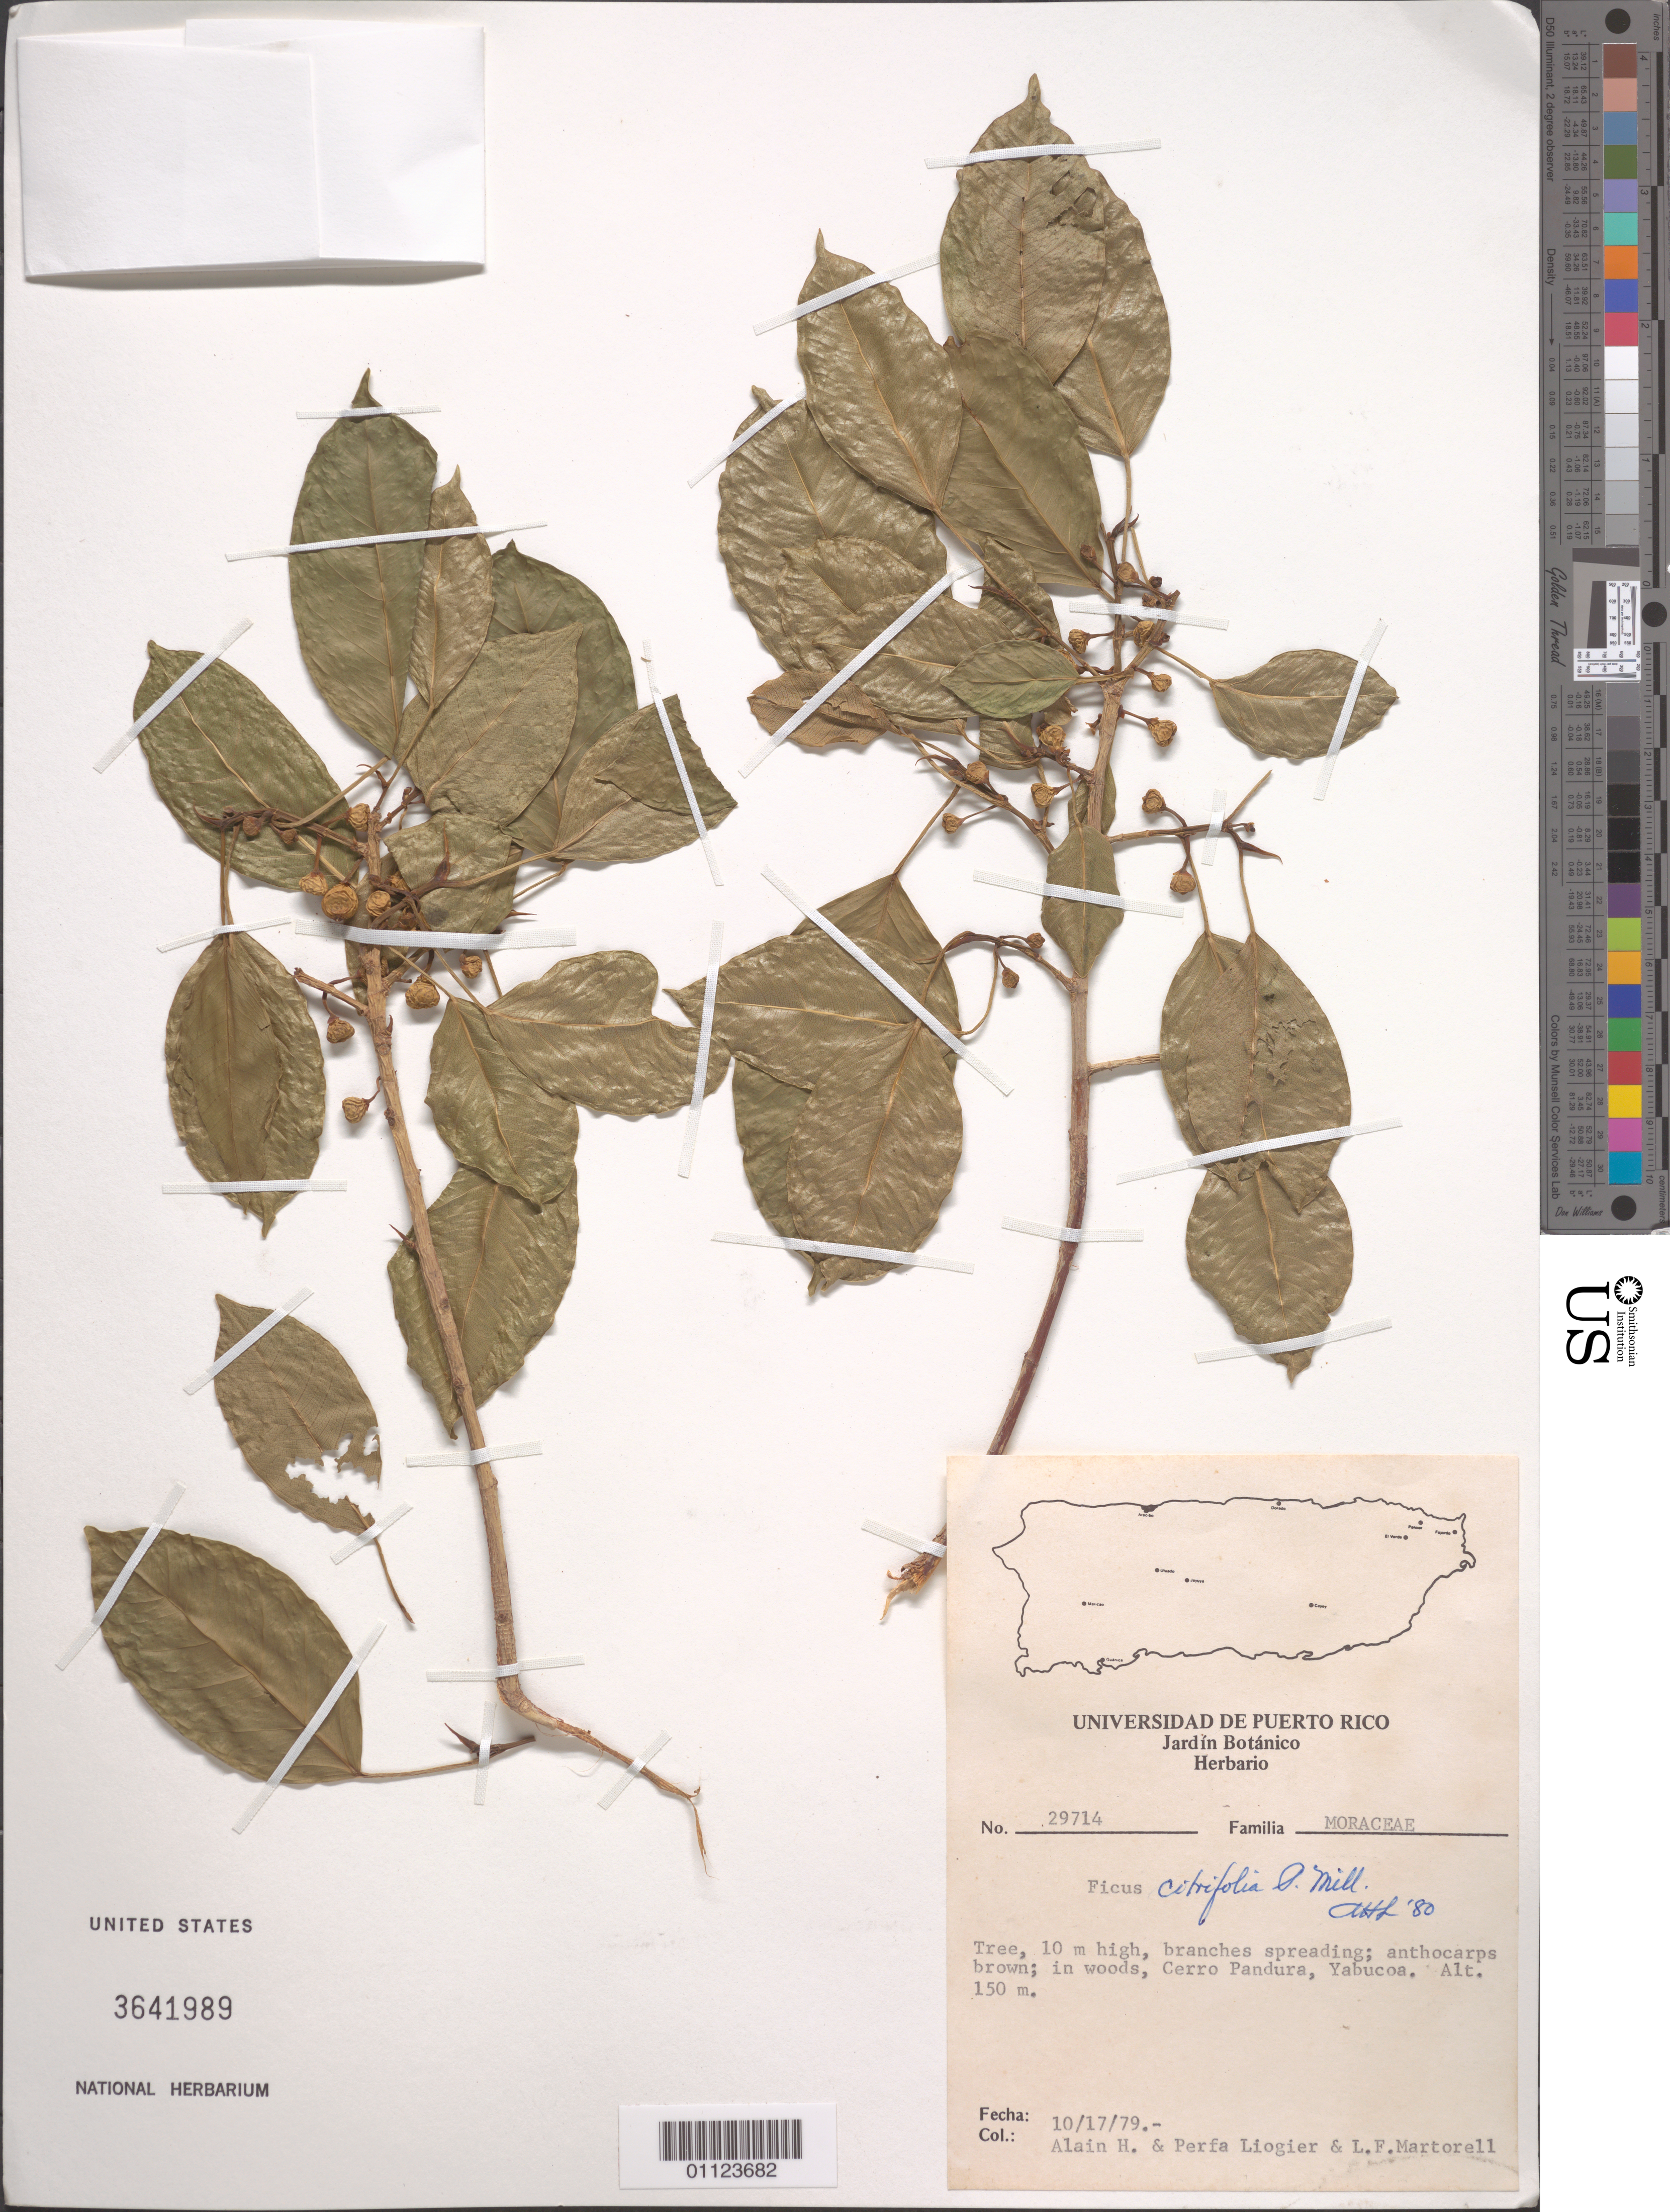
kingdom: Plantae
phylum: Tracheophyta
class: Magnoliopsida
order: Rosales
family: Moraceae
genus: Ficus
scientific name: Ficus citrifolia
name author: Mill.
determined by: Liogier, Alain H.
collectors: A. H. Liogier, M. P. Liogier & L. Martorell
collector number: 29714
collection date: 1979-10-17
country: Puerto Rico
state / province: Yabucoa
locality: Cerro Pandura.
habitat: In woods.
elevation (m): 150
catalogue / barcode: US 3641989